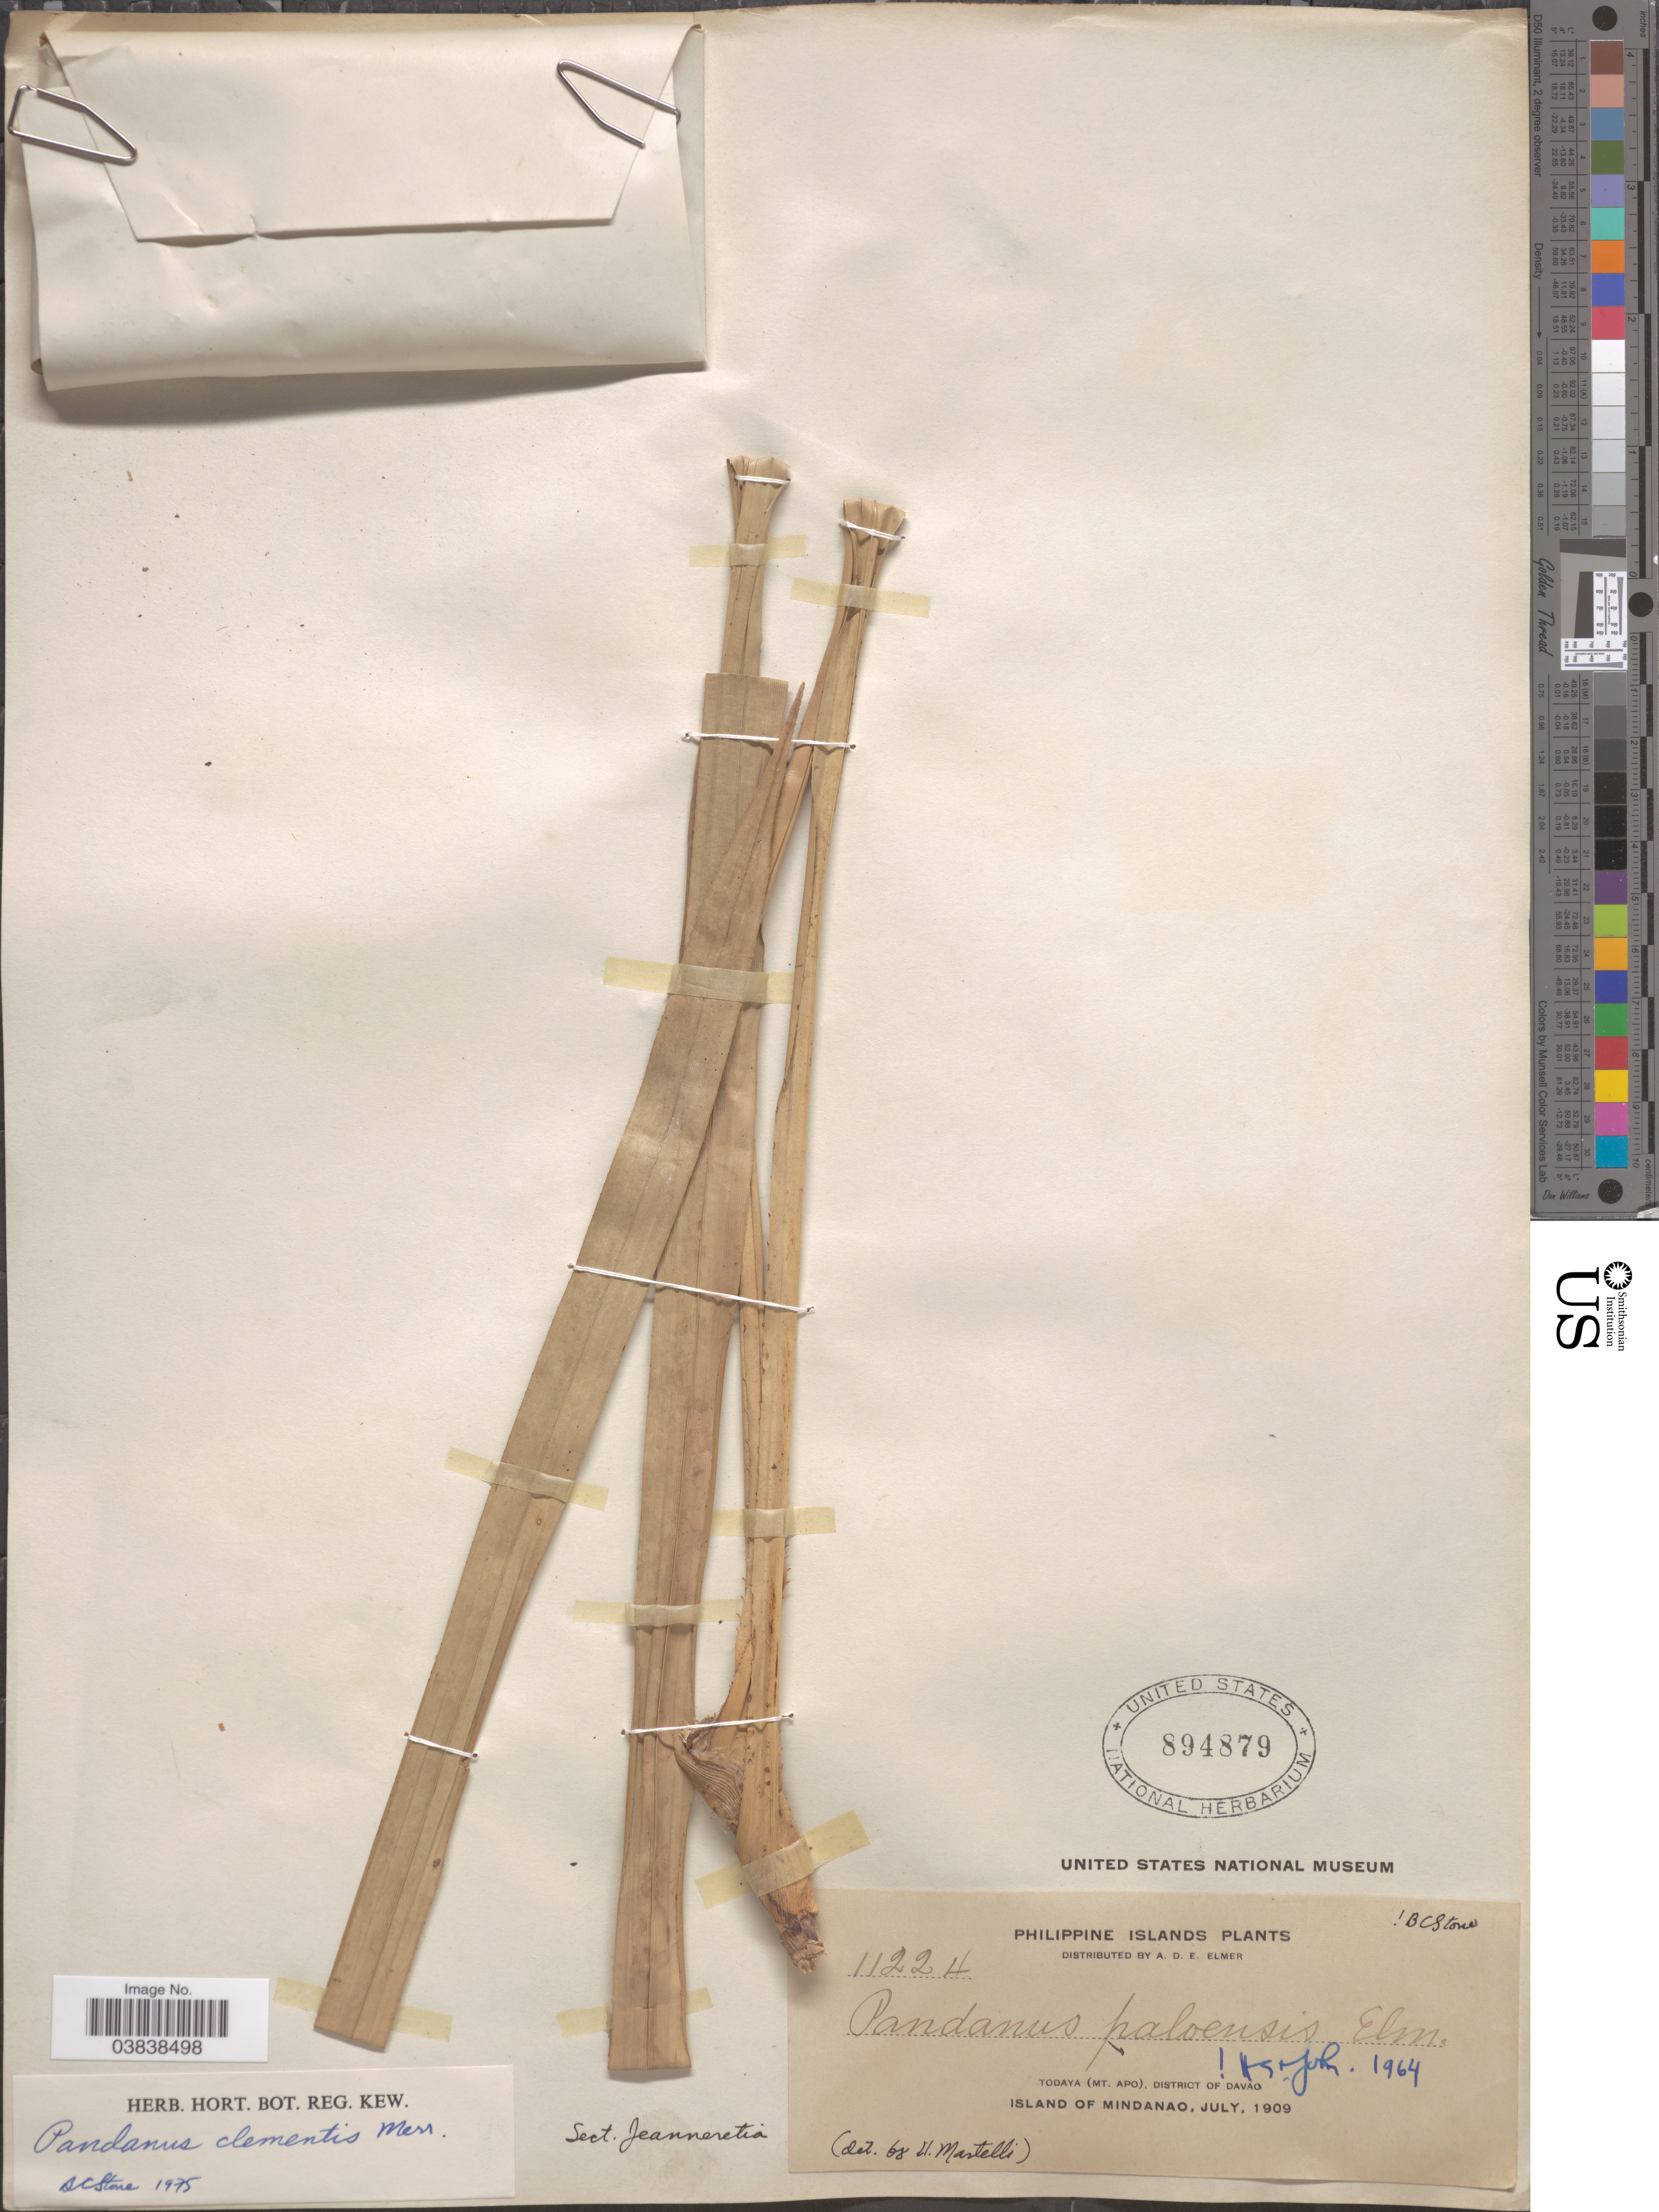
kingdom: Plantae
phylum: Tracheophyta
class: Liliopsida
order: Pandanales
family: Pandanaceae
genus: Pandanus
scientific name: Pandanus clementis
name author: Merr.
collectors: A. D. E. Elmer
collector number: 11224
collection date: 1909-07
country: Philippines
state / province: Davao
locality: Todaya (Mt. Apo), District of Davao. Island of Mindanao.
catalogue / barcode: US 894879